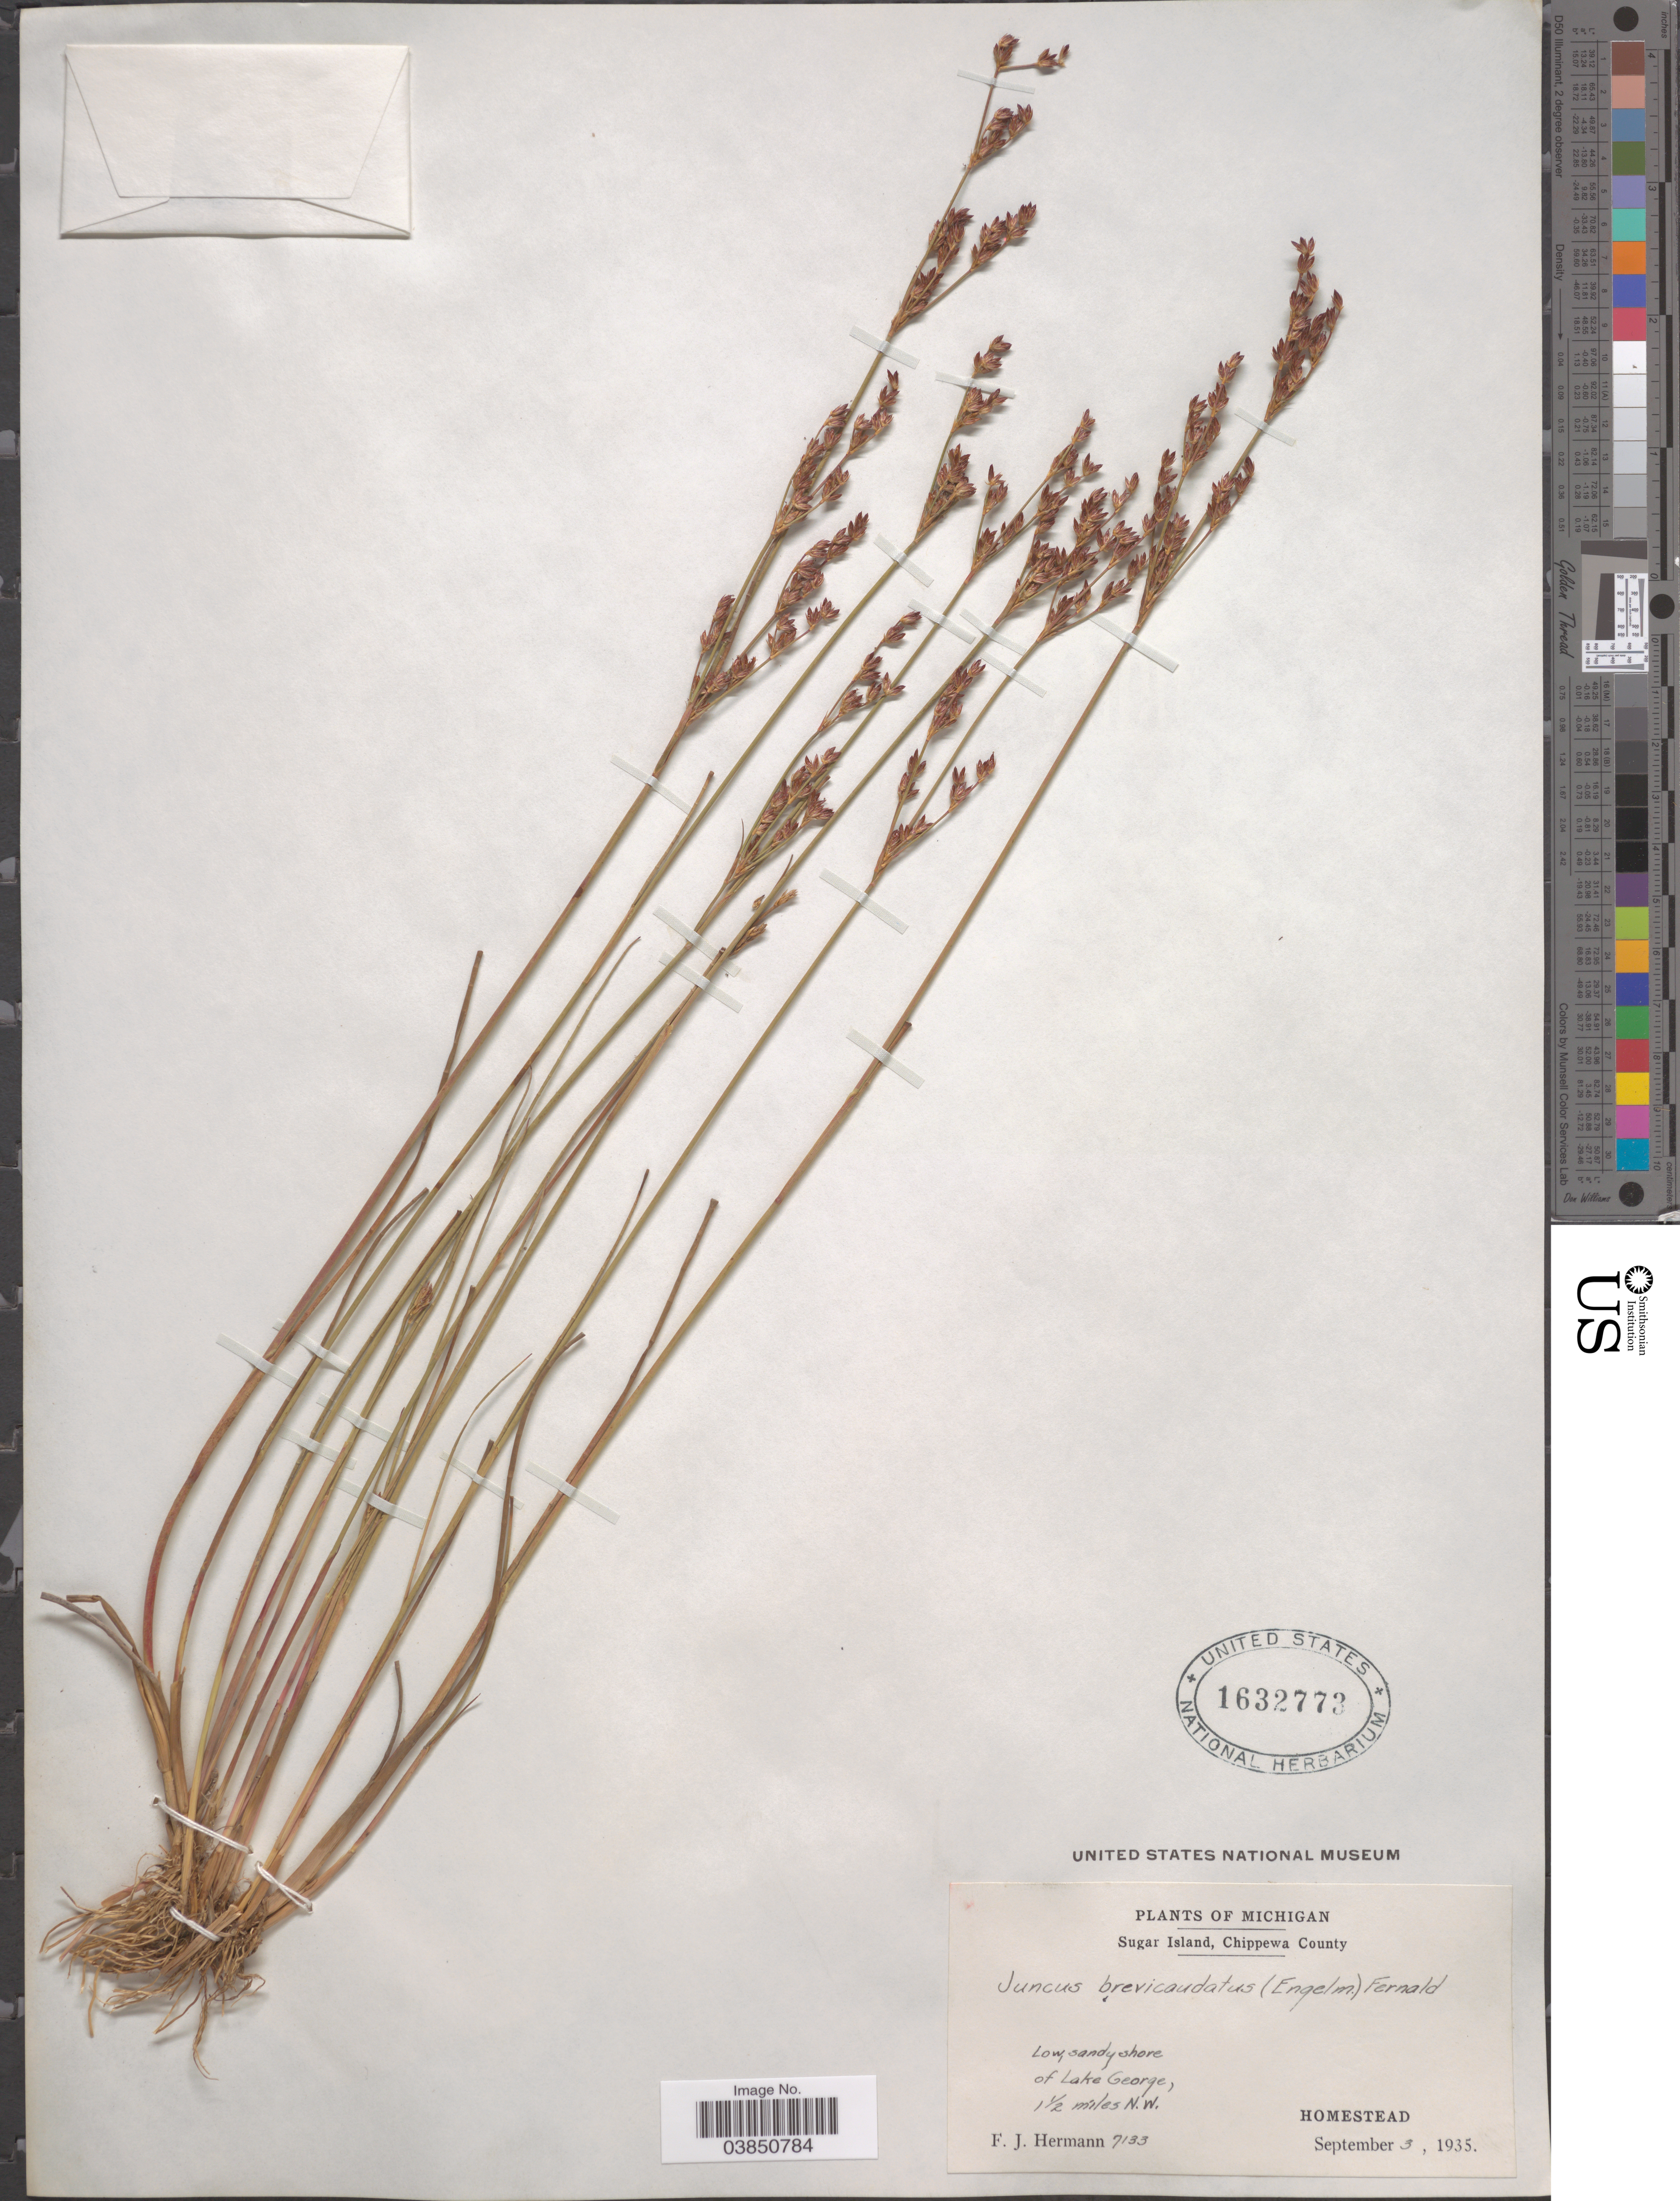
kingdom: Plantae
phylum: Tracheophyta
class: Liliopsida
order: Poales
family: Juncaceae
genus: Juncus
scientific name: Juncus brevicaudatus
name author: (Engelm.) Fernald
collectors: F. J. Hermann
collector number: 7133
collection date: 1935-09-03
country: United States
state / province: Michigan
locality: Sugar Island, Chippewa County. Low, sandy shore of Lake George, 1½ miles N.W. Homestead.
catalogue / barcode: US 1632773